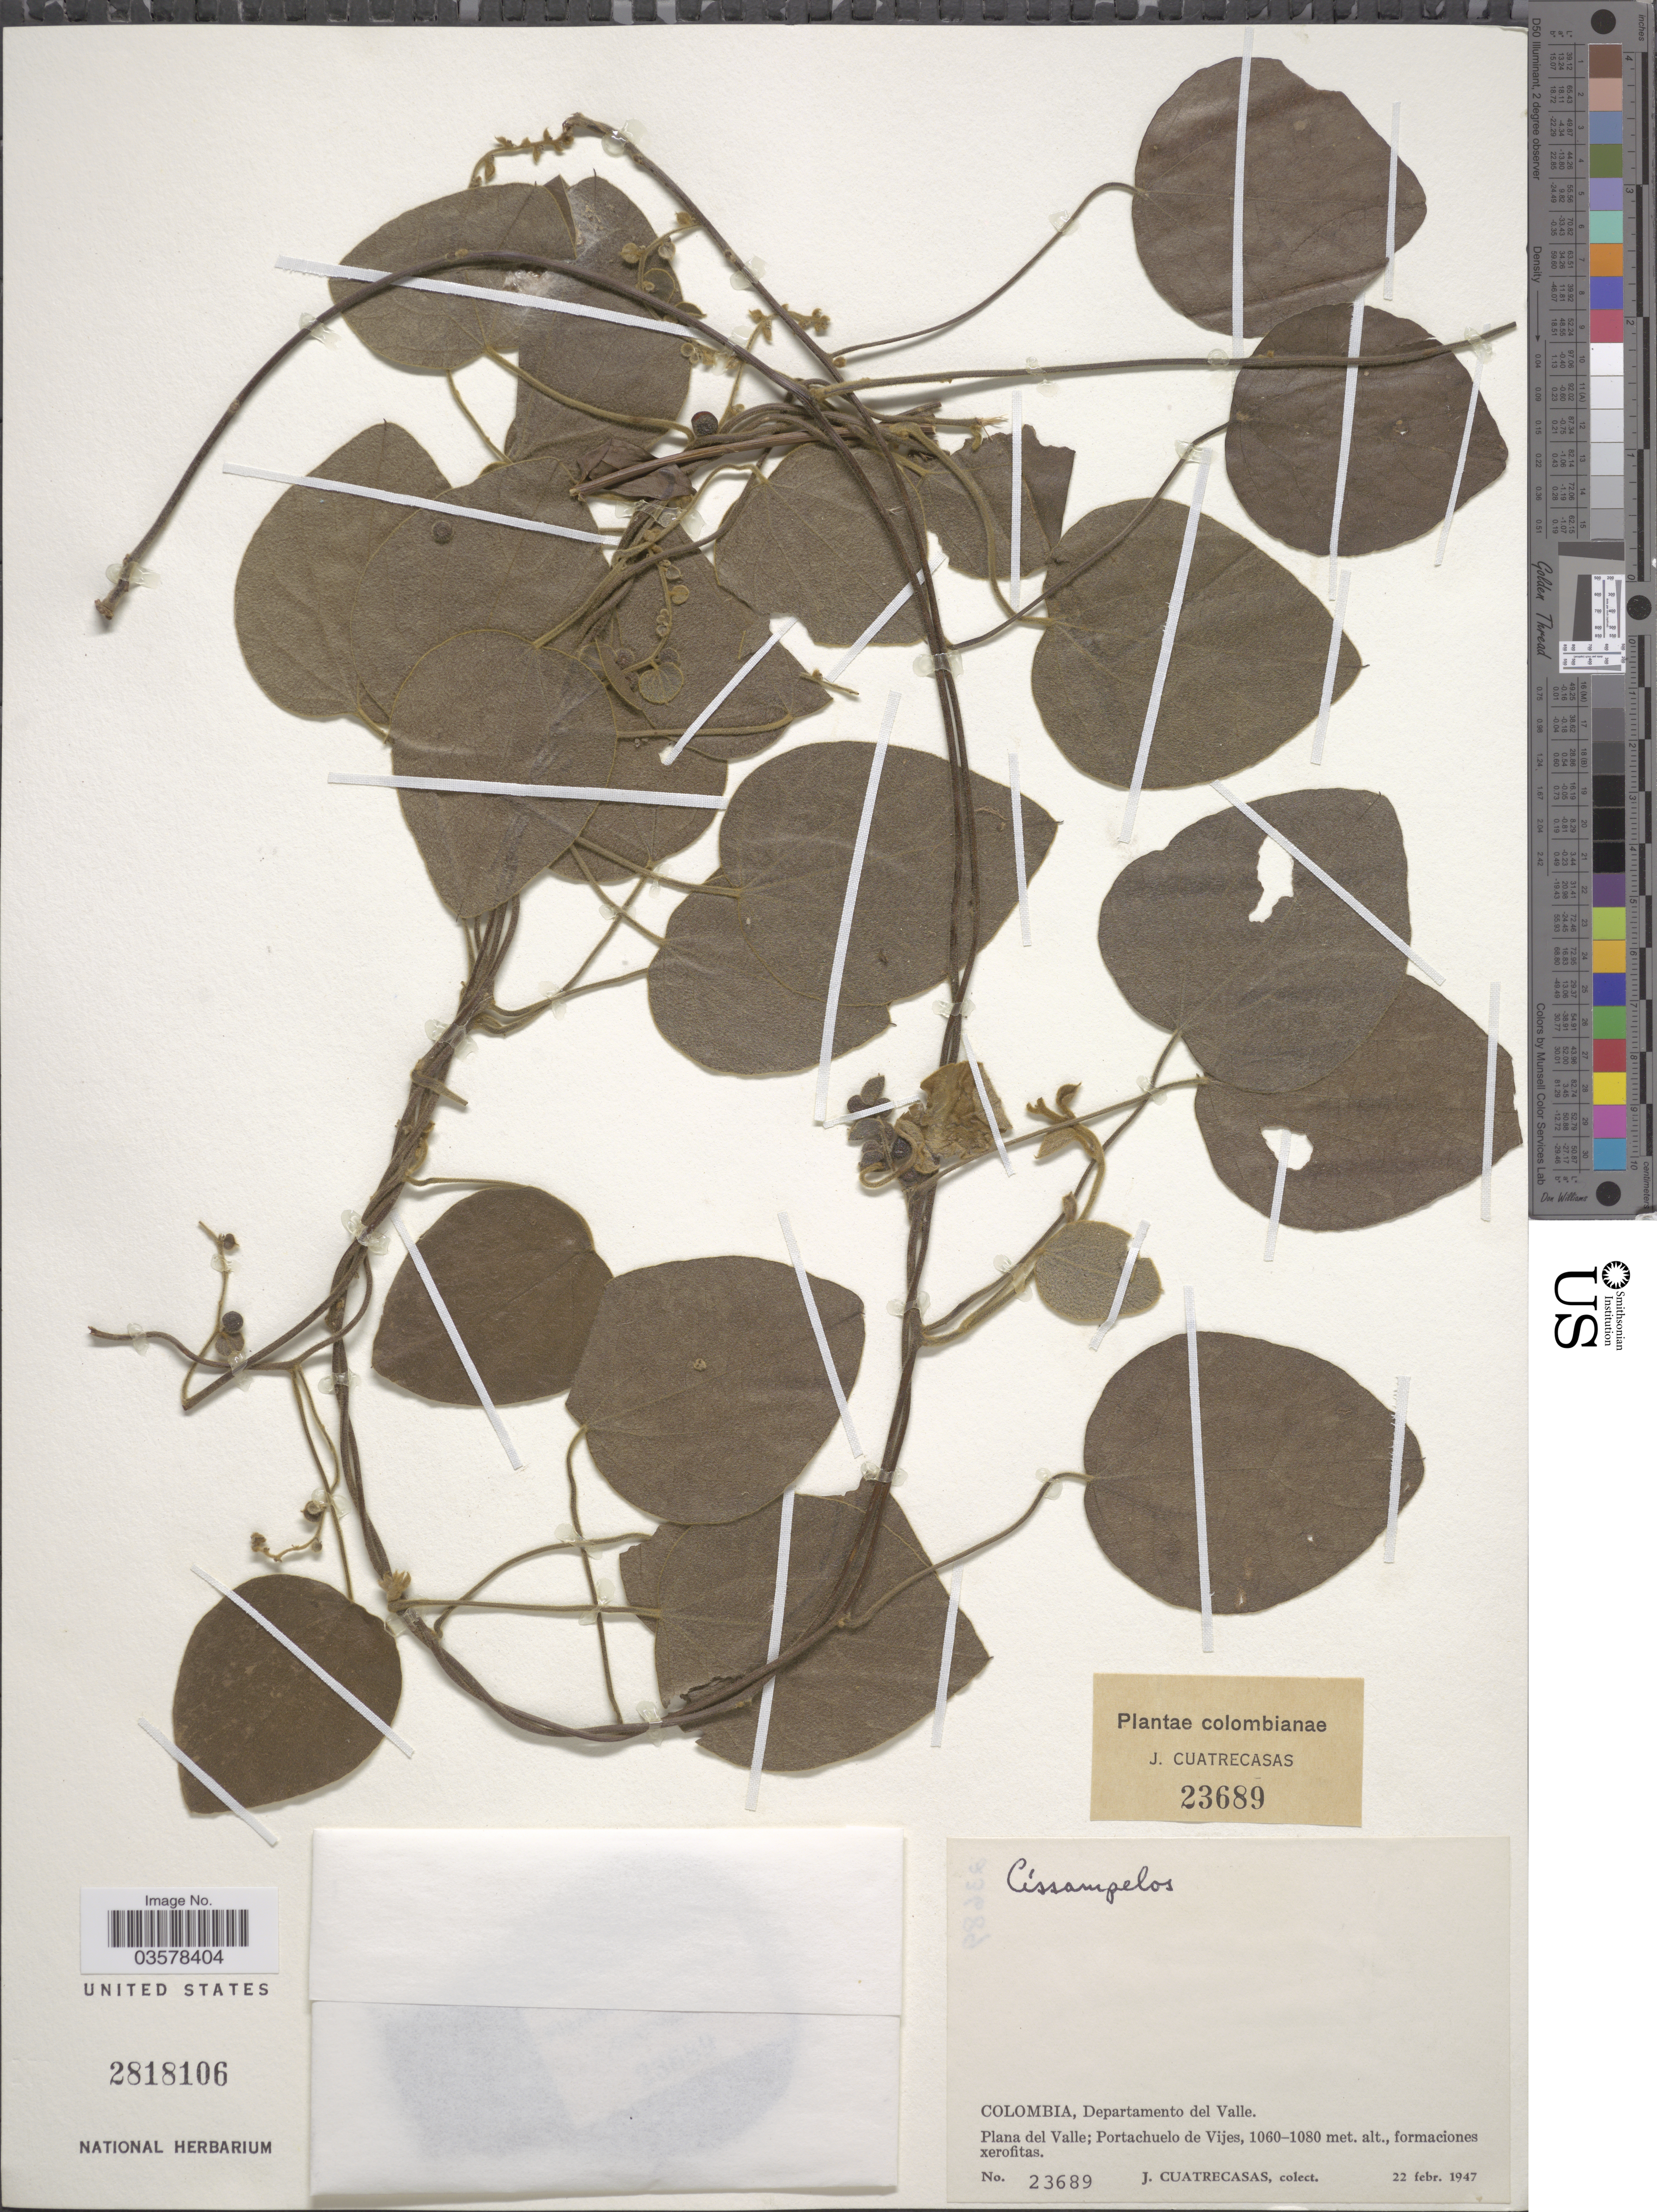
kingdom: Plantae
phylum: Tracheophyta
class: Magnoliopsida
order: Ranunculales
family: Menispermaceae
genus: Cissampelos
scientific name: Cissampelos sp.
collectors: J. Cuatrecasas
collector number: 23689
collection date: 1947-02-22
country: Colombia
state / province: Valle del Cauca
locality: Departamento del Valle. Plana del Valle: Portachuelo de Vijes.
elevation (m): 1060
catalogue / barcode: US 2818106